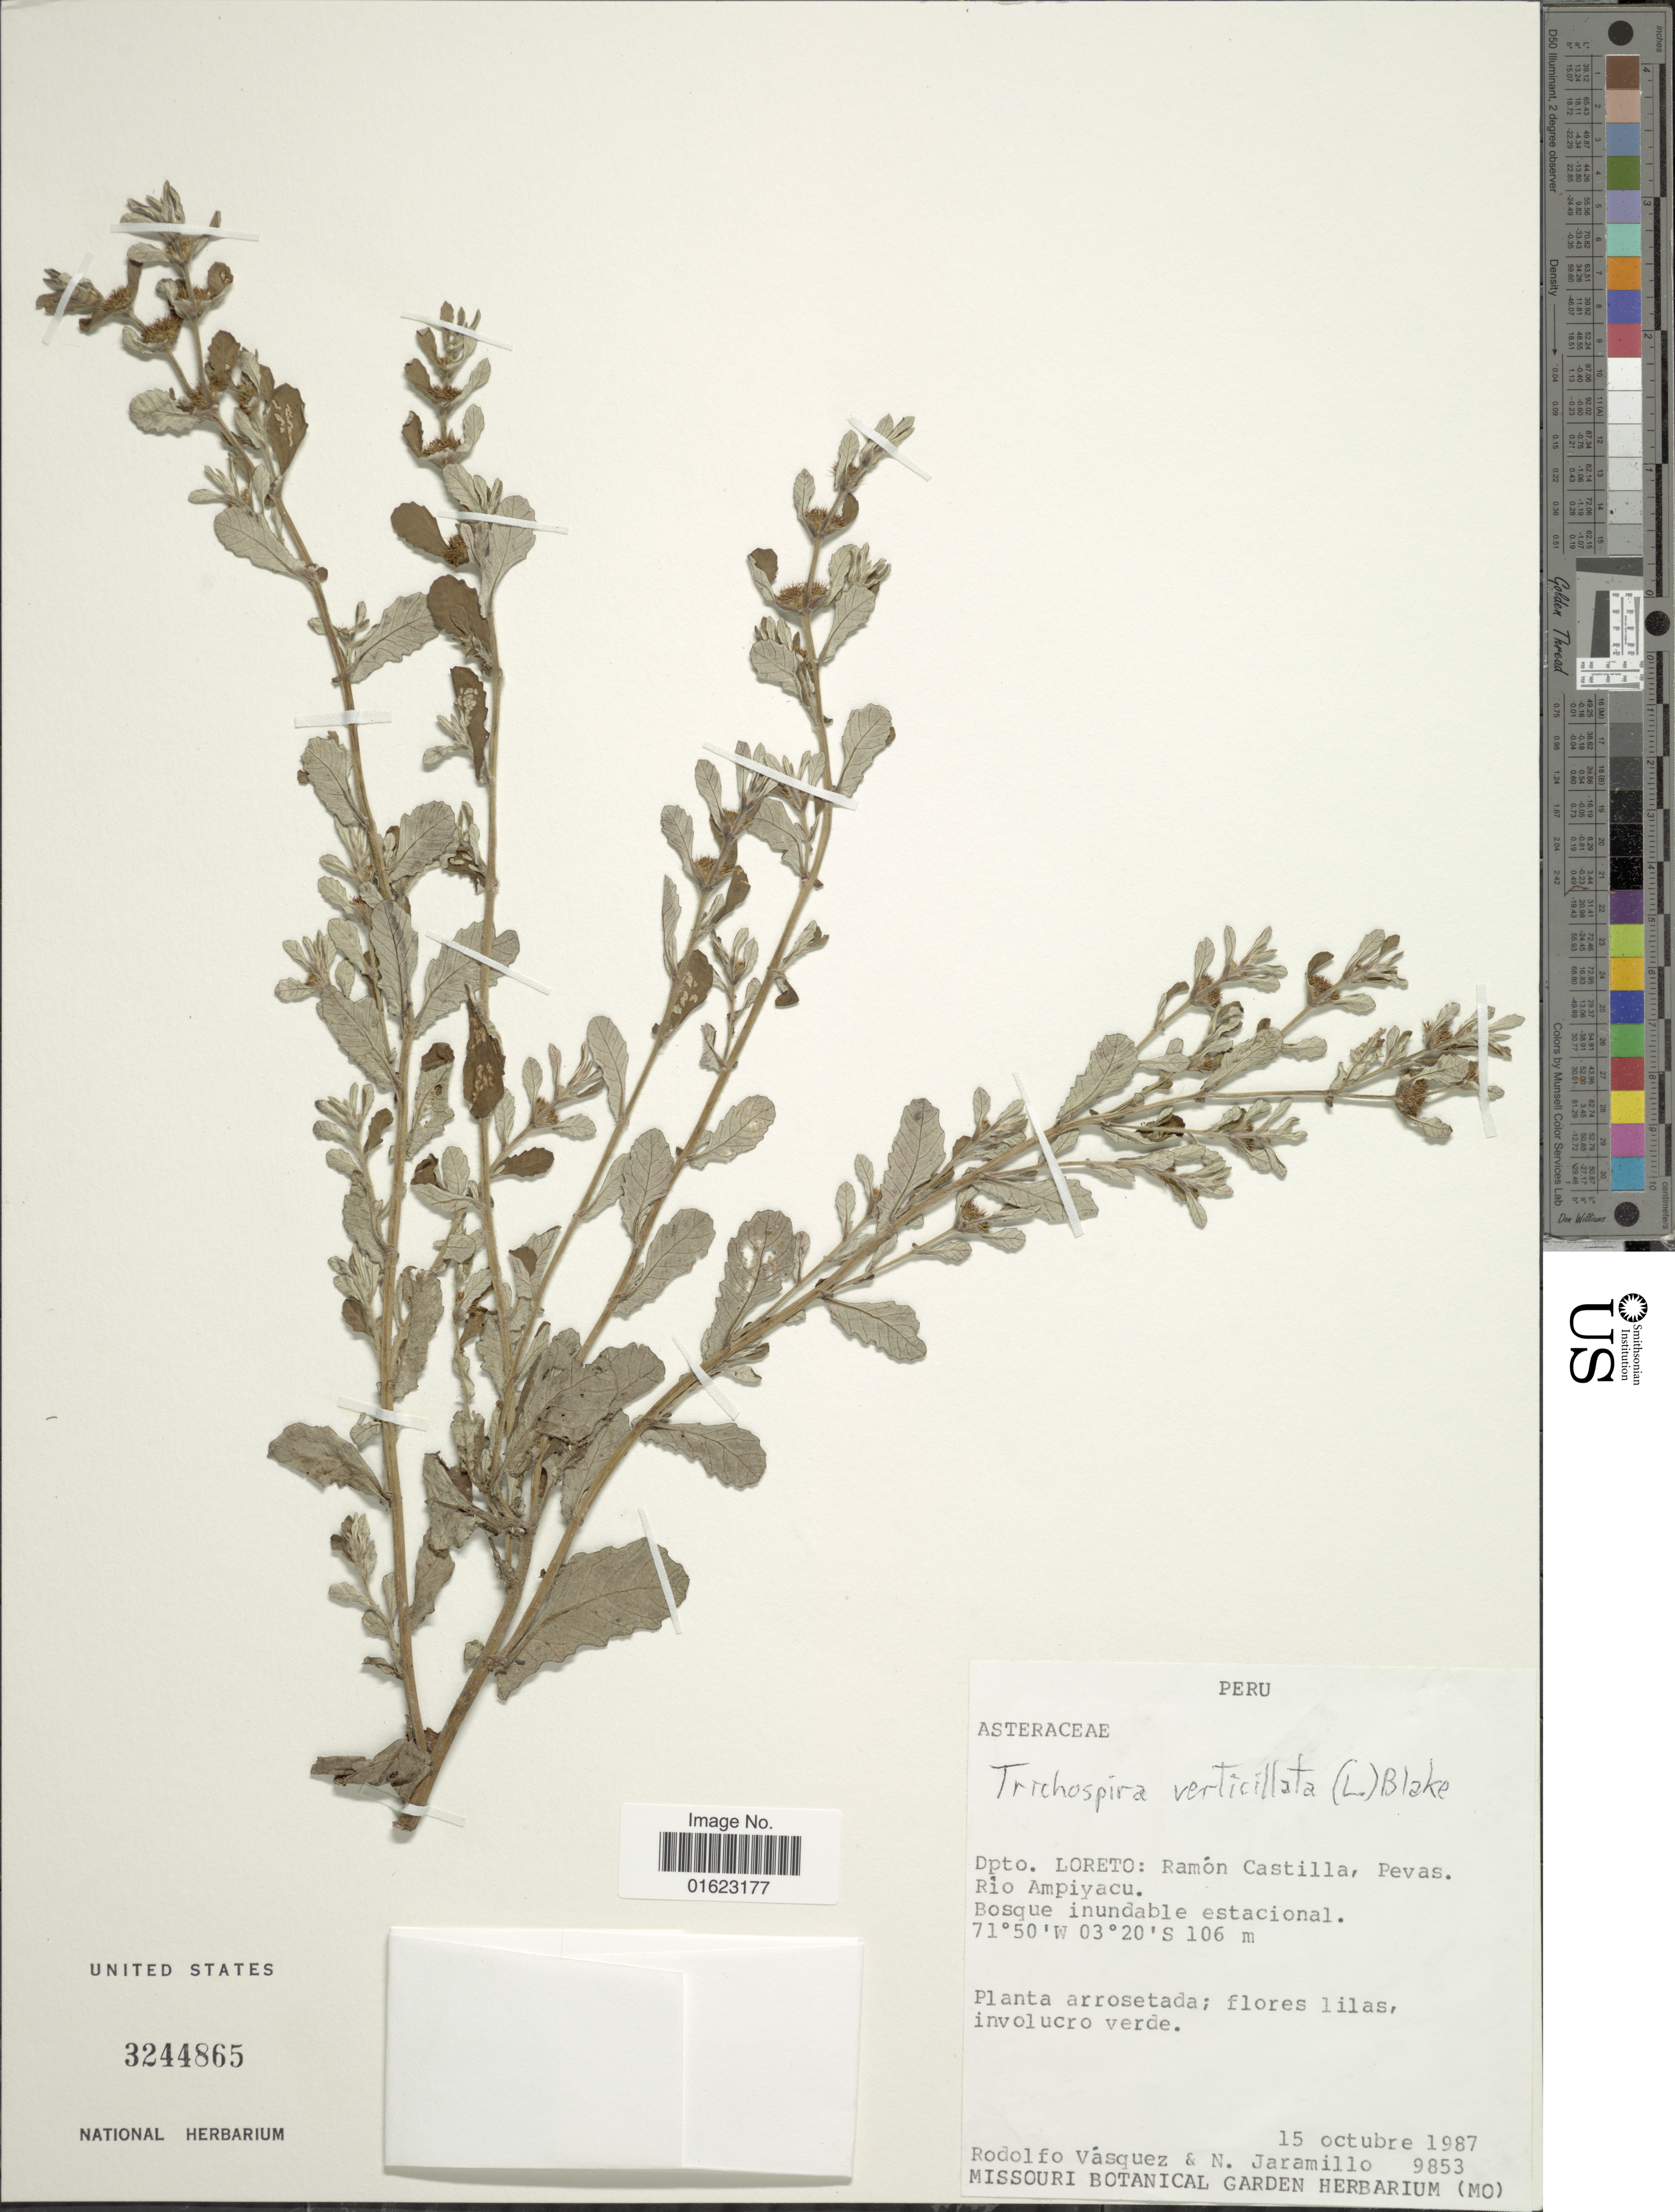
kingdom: Plantae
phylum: Tracheophyta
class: Magnoliopsida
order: Asterales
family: Asteraceae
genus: Trichospira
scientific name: Trichospira verticillata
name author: (L.) S.F. Blake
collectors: R. Vásquez & N. Jaramillo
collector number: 9853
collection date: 1987-10-15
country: Peru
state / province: Loreto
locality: Peru, Dpto. Loreto: Ramon Castilla, Pevas. Rio Ampiyacu.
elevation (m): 106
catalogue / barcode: US 3244865